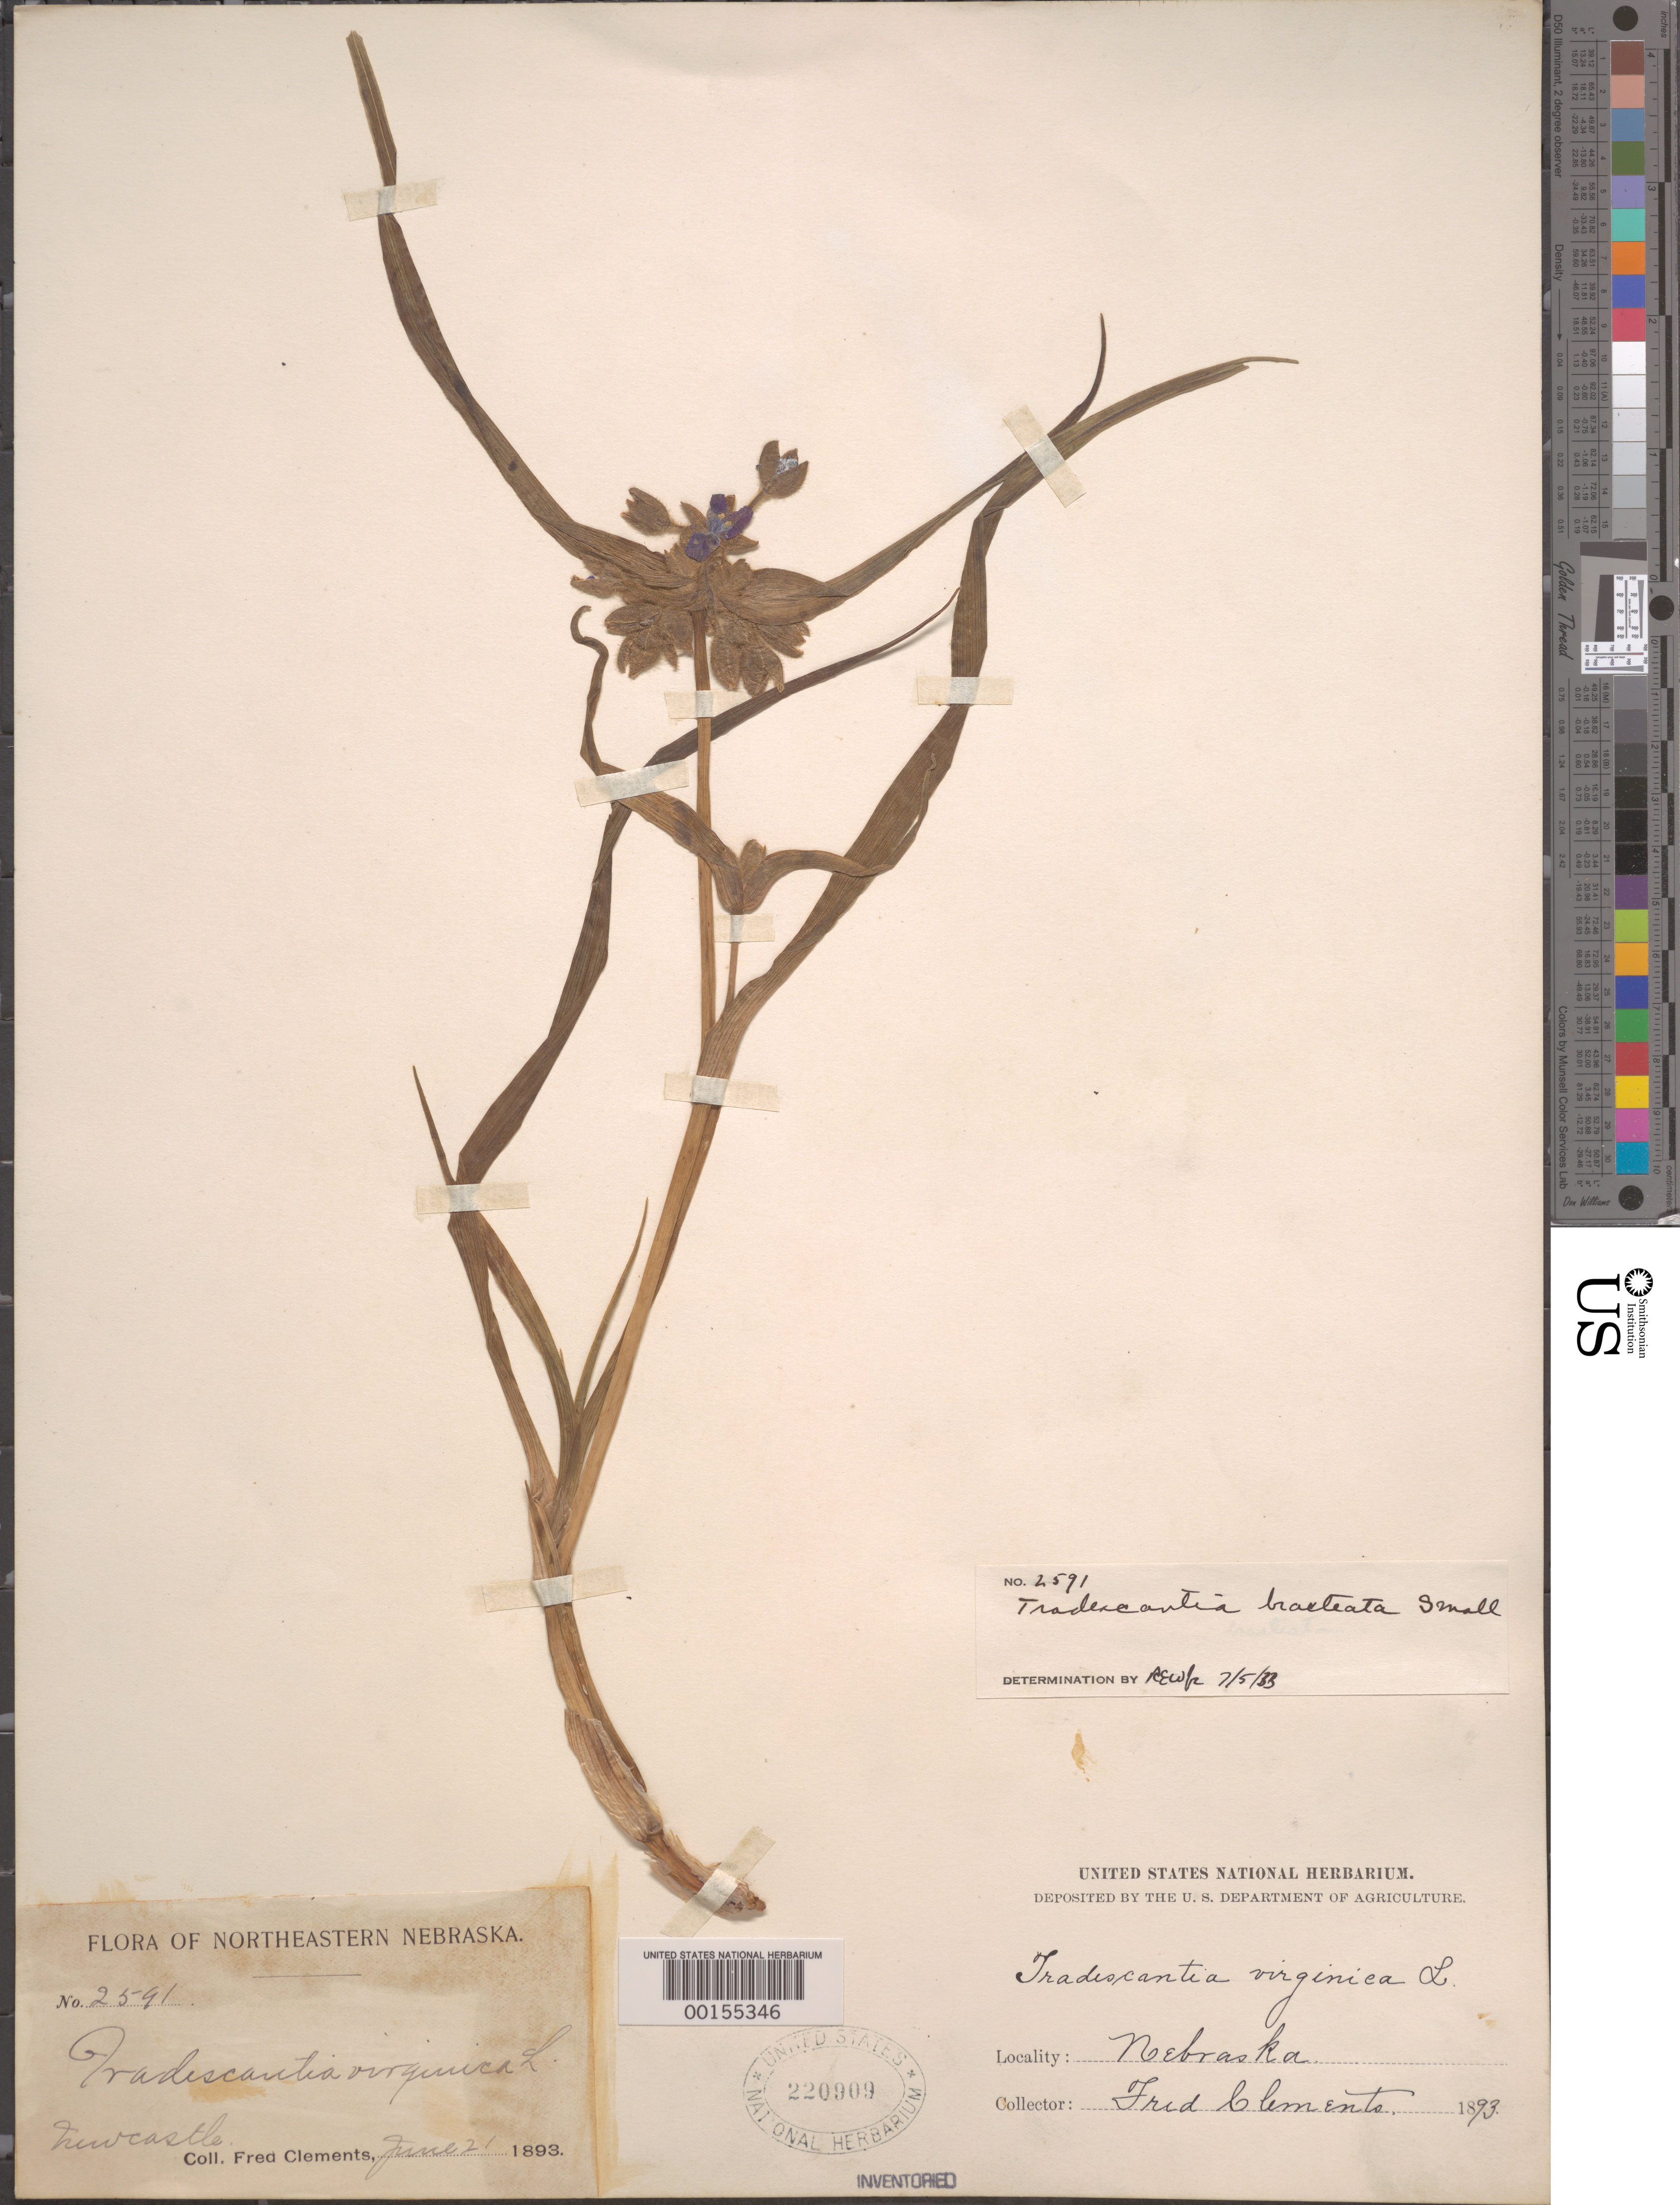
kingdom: Plantae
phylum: Tracheophyta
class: Liliopsida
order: Commelinales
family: Commelinaceae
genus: Tradescantia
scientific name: Tradescantia bracteata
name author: Small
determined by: REW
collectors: F. E. Clements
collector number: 2591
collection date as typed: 21 Jun 1893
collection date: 1893-06-21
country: United States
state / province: Nebraska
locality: New castle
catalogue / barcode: US 220909